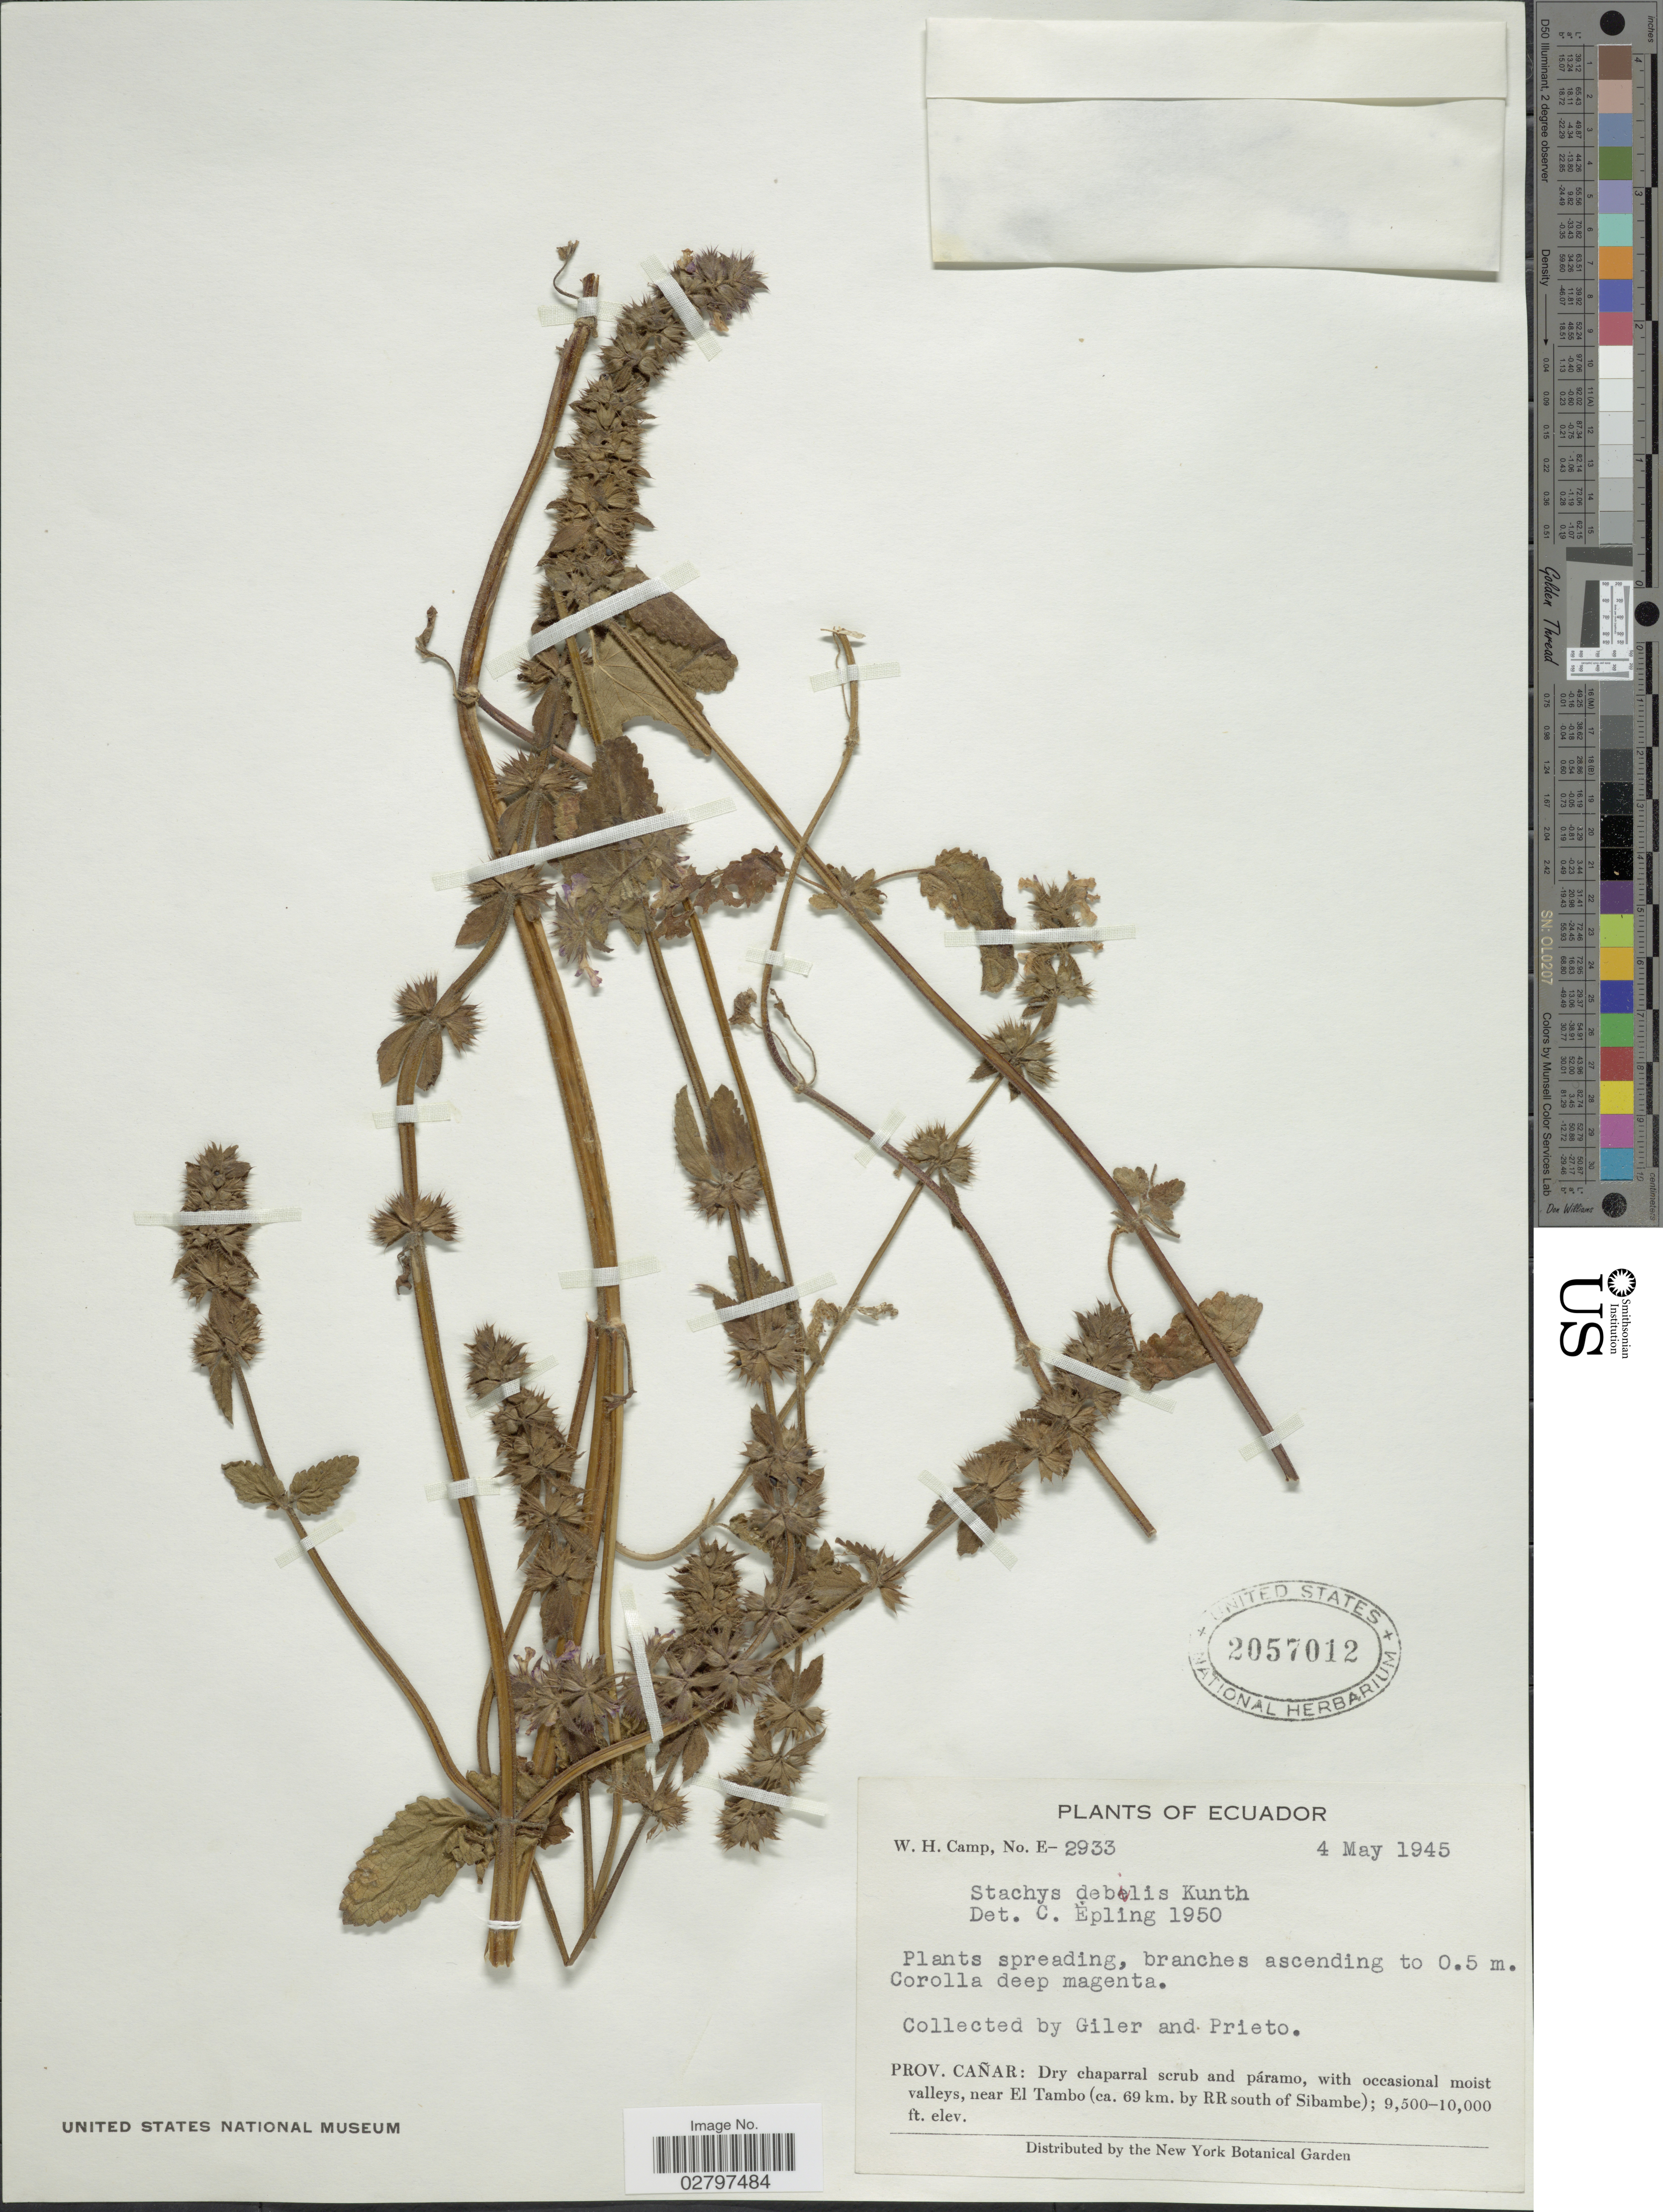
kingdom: Plantae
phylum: Tracheophyta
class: Magnoliopsida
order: Lamiales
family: Lamiaceae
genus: Stachys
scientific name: Stachys debilis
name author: Kunth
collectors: Giler, -- & -. Prieto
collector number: E-2933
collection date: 1945-05-04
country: Ecuador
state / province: Cañar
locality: Near el Tambo (ca. 69 km. by RR south of Sibambe).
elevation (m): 2896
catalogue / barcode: US 2057012